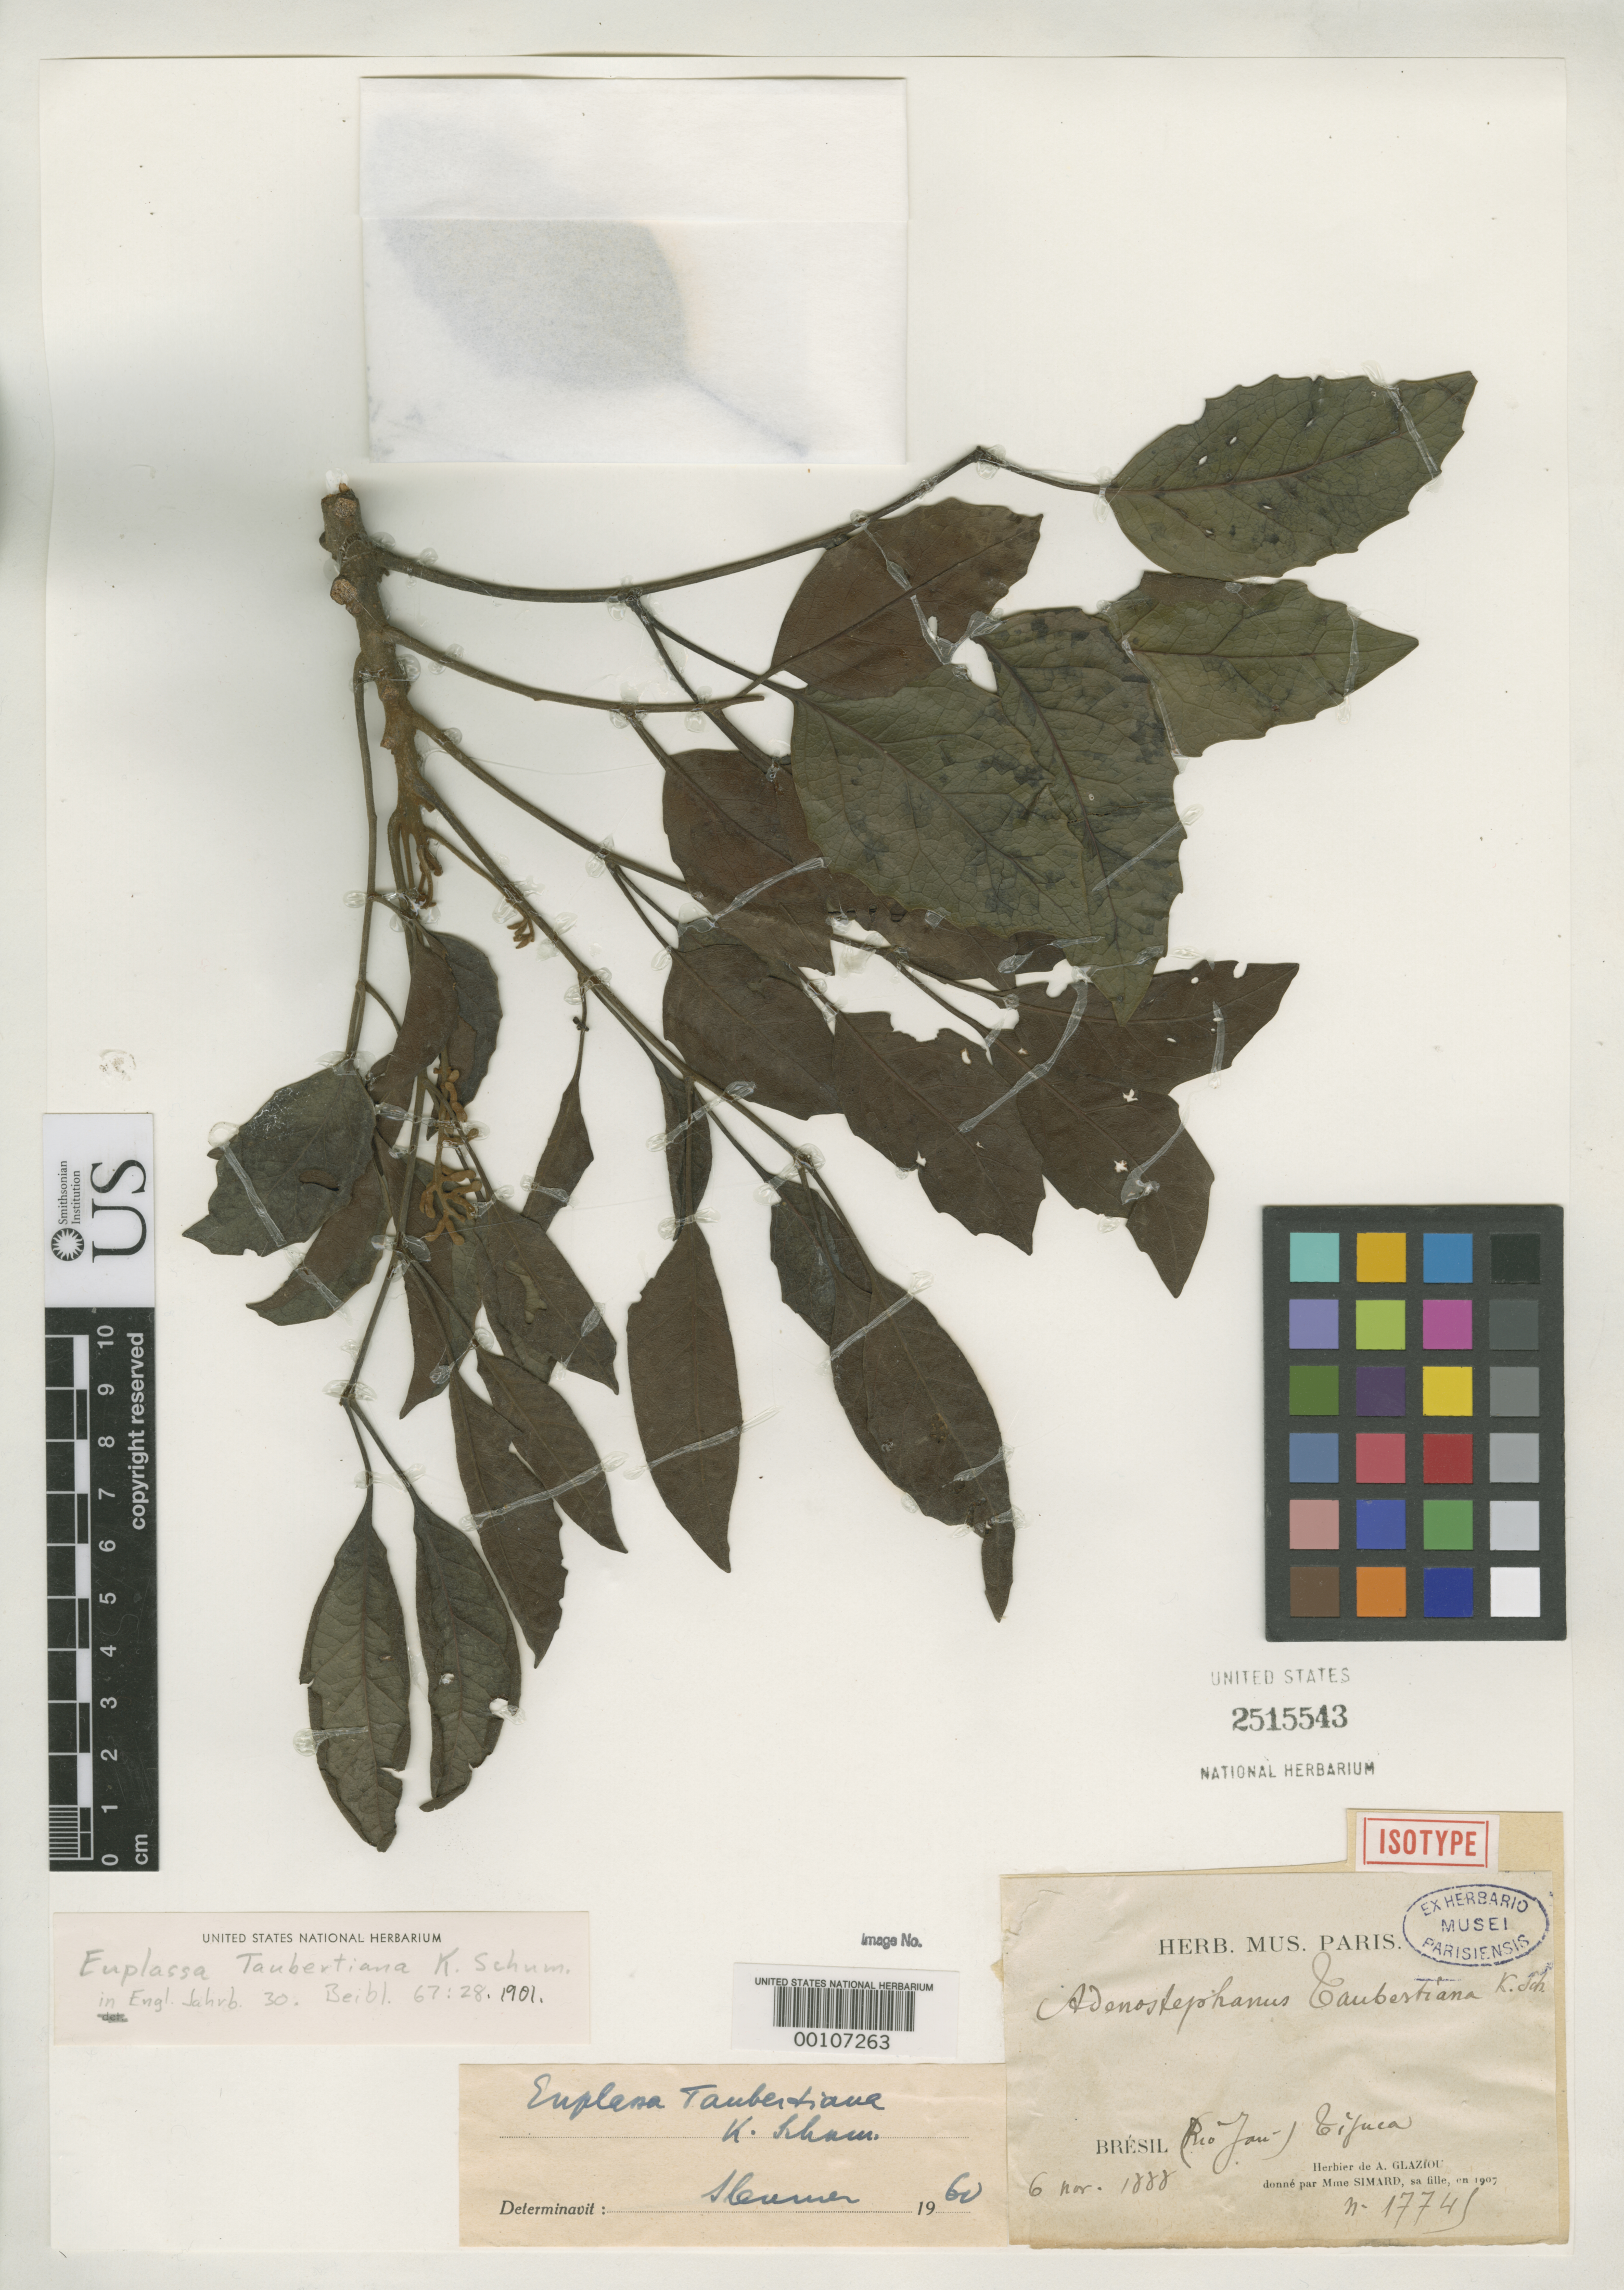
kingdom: Plantae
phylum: Tracheophyta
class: Magnoliopsida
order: Proteales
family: Proteaceae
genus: Euplassa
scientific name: Euplassa taubertiana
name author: K. Schum.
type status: Isotype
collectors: A. F. M. Glaziou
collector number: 17745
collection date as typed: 06 Nov 1888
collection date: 1888-11-06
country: Brazil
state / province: Rio de Janeiro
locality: Tijuca, Rio de Janeiro.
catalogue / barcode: US 2515543